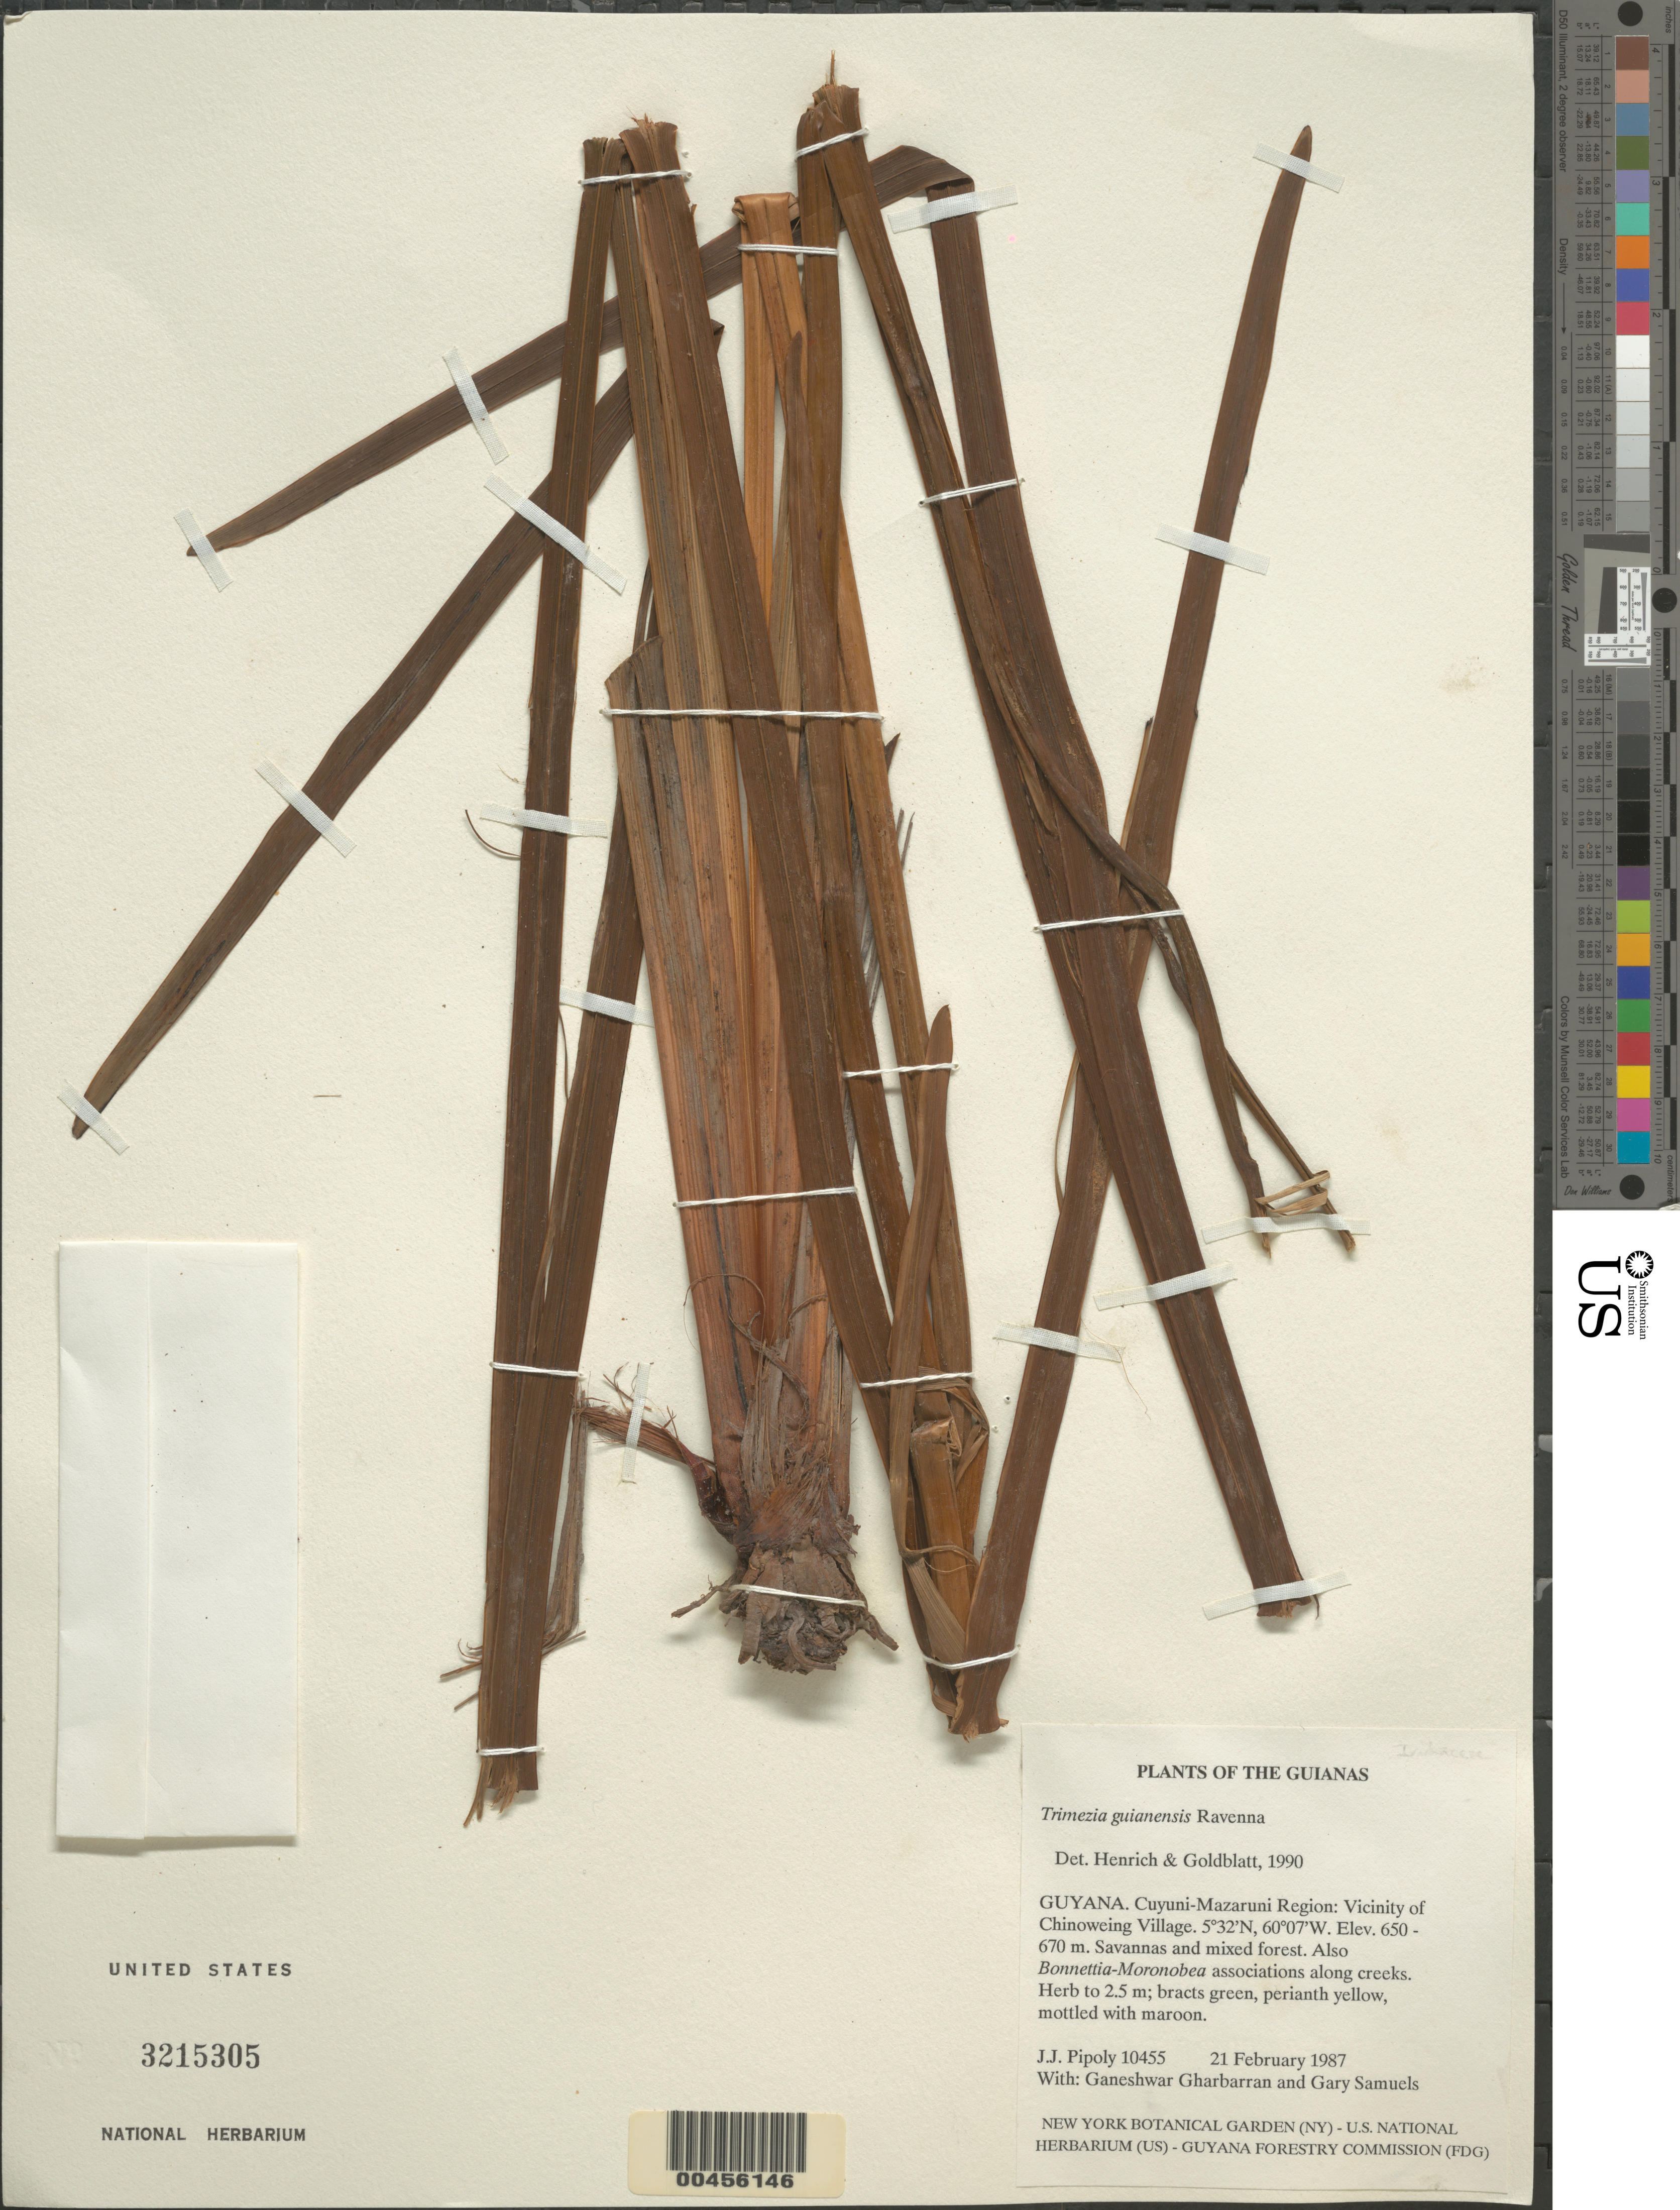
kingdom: Plantae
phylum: Tracheophyta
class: Liliopsida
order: Asparagales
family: Iridaceae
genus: Trimezia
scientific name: Trimezia guianensis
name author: Ravenna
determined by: Henrich, J. E.; Goldblatt, P.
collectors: J. J. Pipoly, G. Gharbarran & G. Samuels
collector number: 10455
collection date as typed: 21 February 1987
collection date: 1987-02-21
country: Guyana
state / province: Cuyuni-Mazaruni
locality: Vicinity of Chinoweing Village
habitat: Savannas and mixed forest. Also Bonnetia-Moronobea associations along creeks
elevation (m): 650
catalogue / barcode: US 3215305